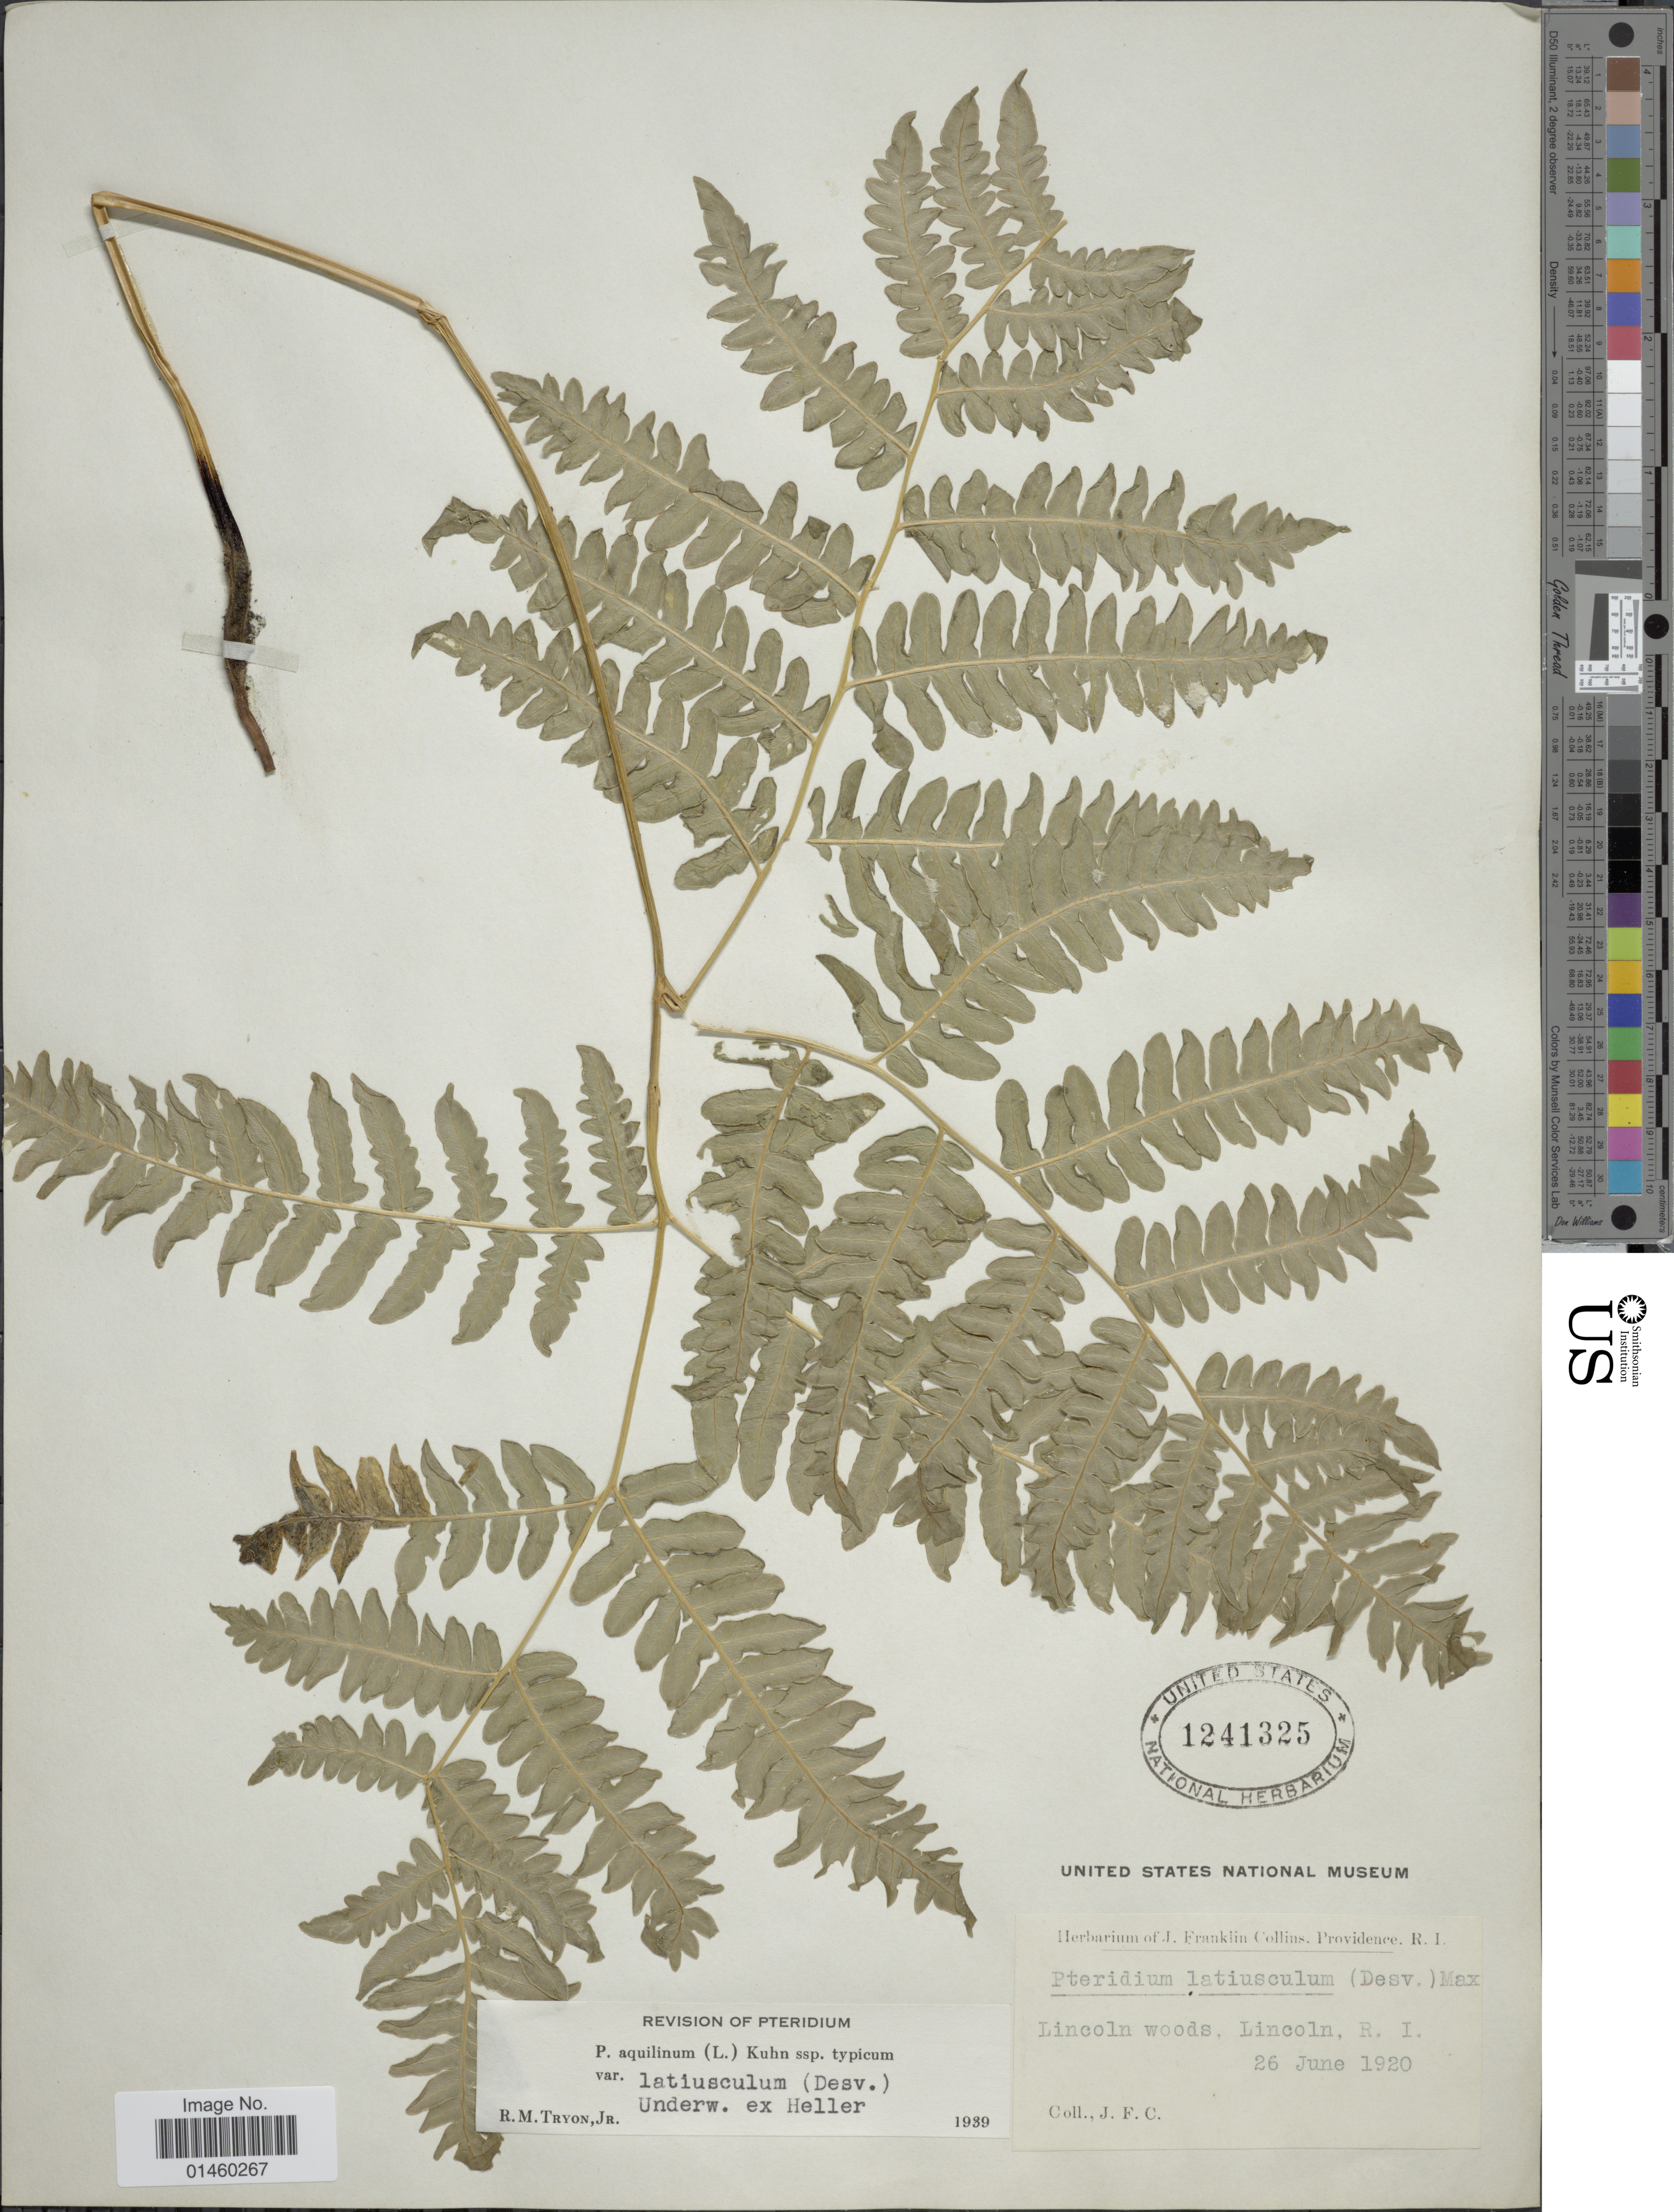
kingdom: Plantae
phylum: Tracheophyta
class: Polypodiopsida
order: Polypodiales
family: Dennstaedtiaceae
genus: Pteridium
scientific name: Pteridium aquilinum var. latiusculum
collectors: J. Collins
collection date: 1920-06-26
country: United States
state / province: Rhode Island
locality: Lincoln woods, Lincoln, R. I.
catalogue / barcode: US 1241325